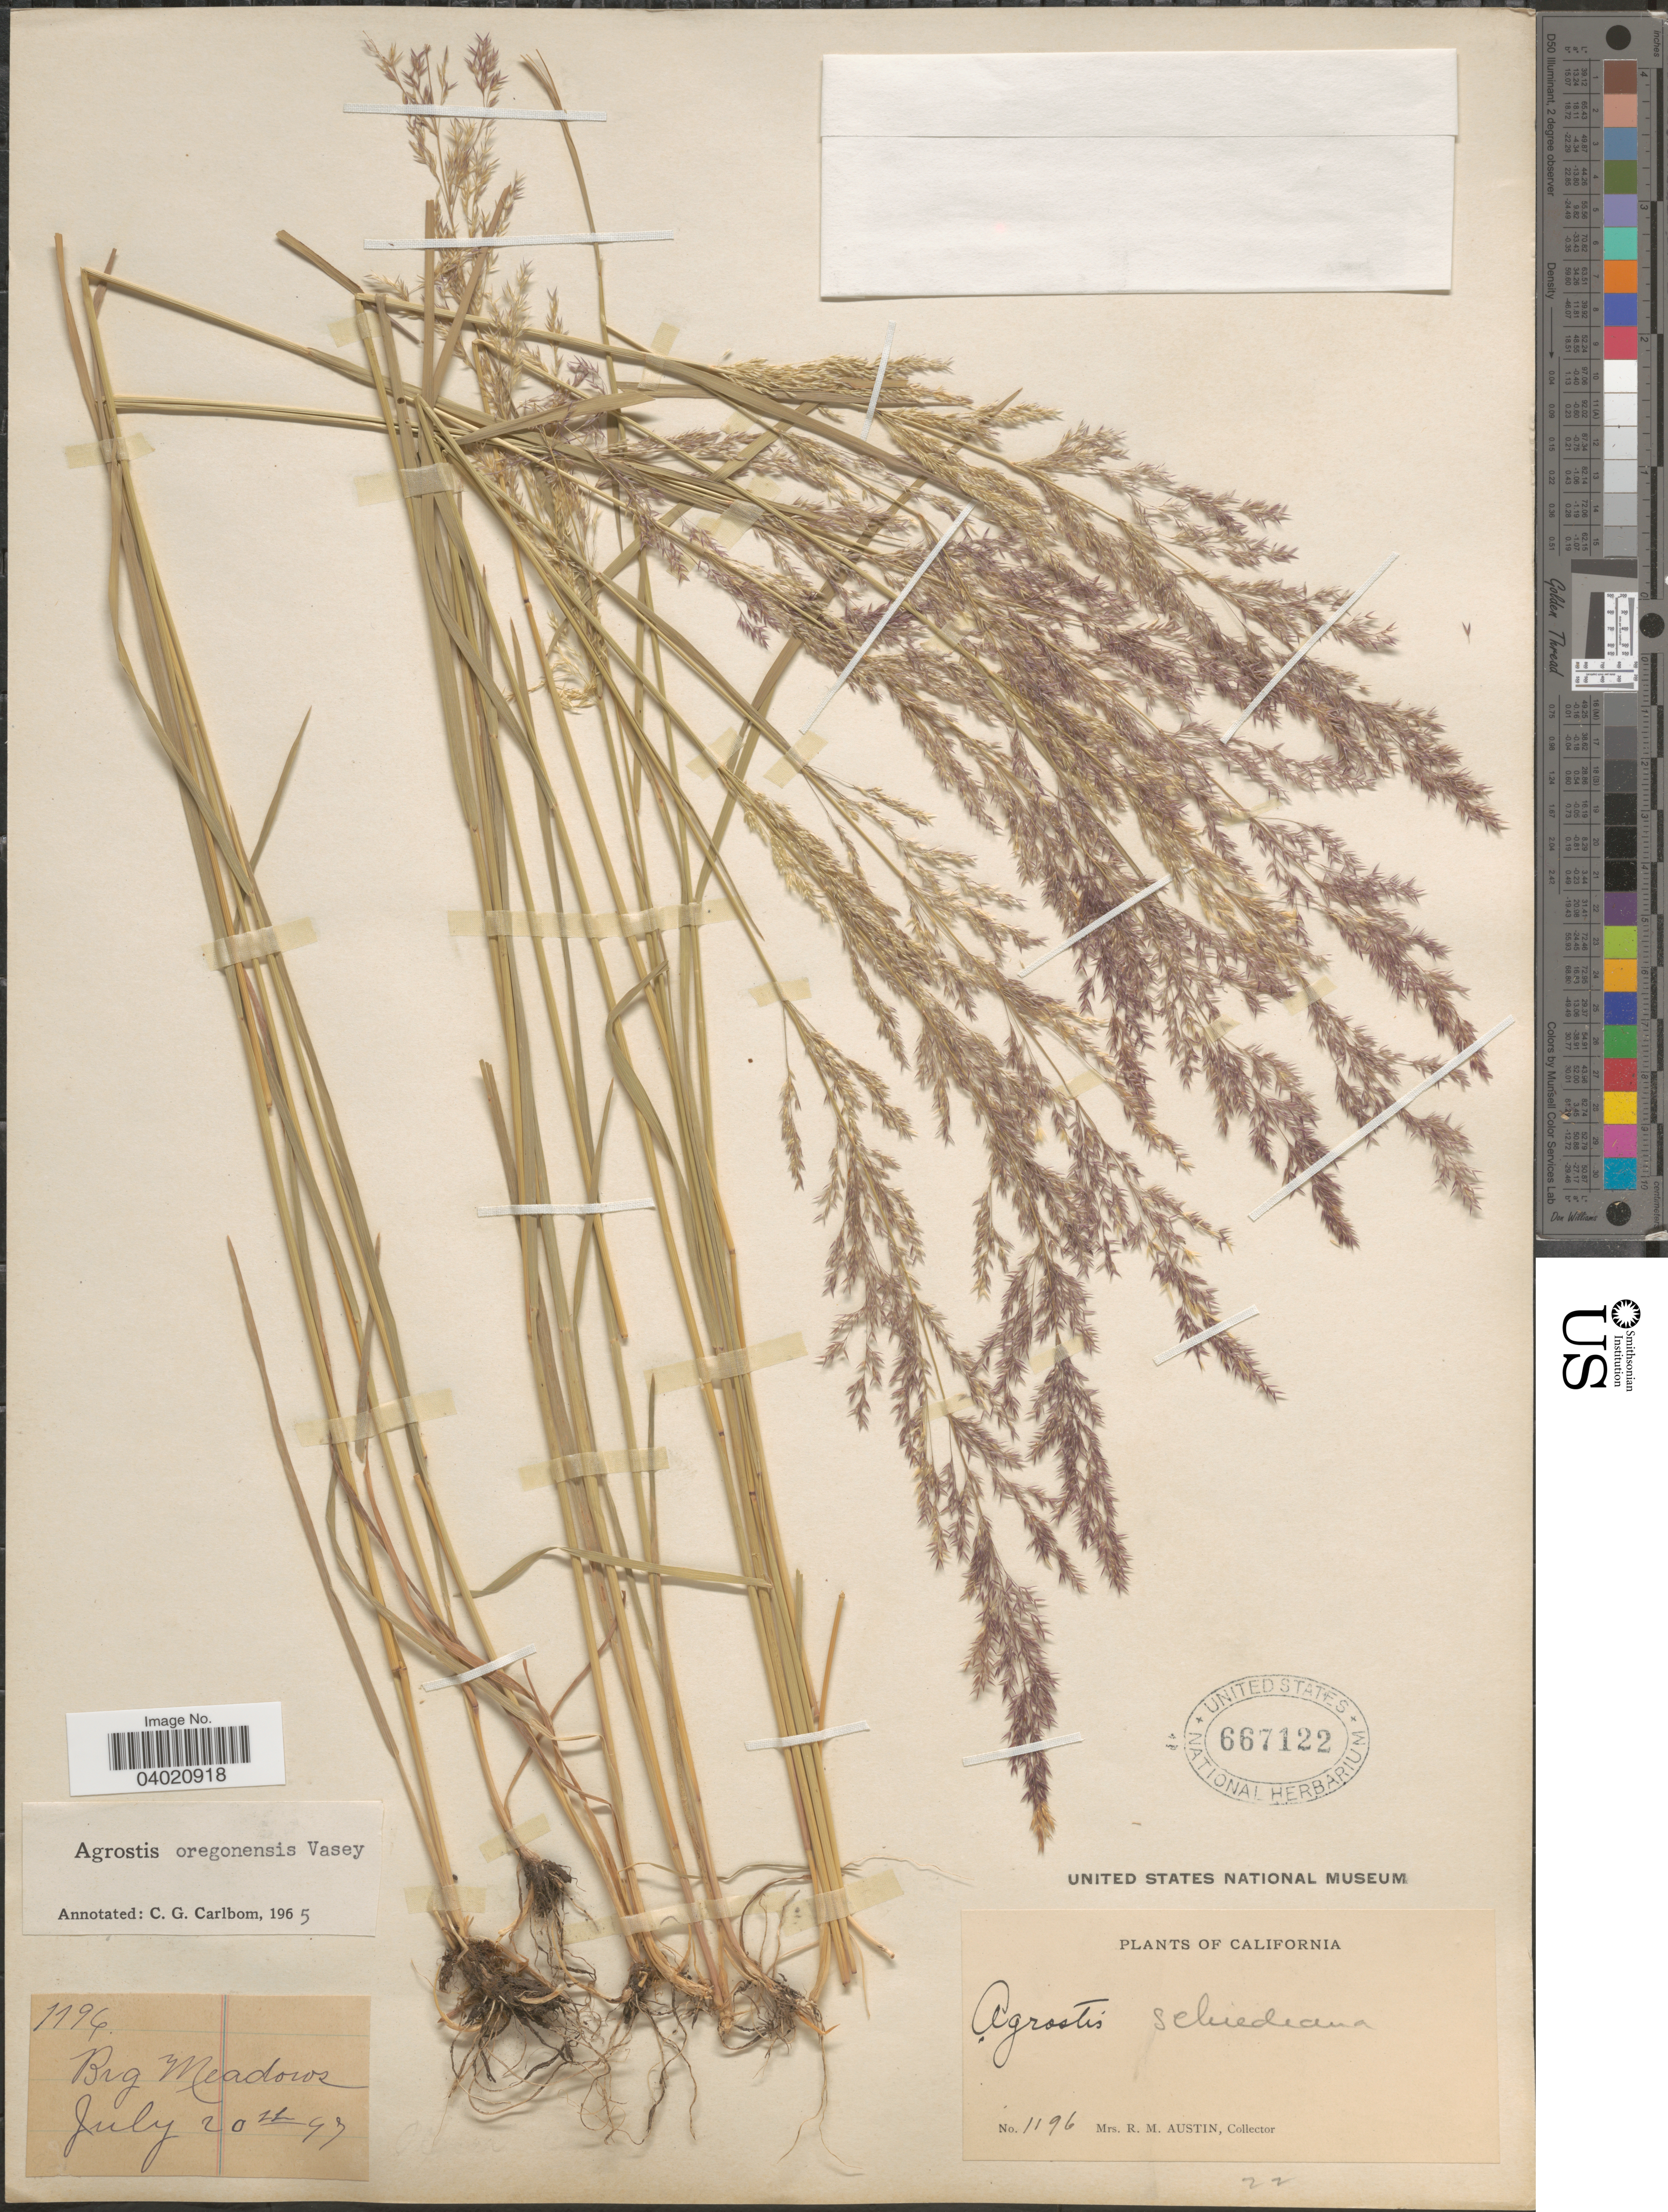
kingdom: Plantae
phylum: Tracheophyta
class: Liliopsida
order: Poales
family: Poaceae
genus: Agrostis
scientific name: Agrostis oregonensis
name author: Vasey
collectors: R. Austin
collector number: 1196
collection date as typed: Transcribed d/m/y: 20/7/97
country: United States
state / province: California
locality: Big Meadows.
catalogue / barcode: US 667122